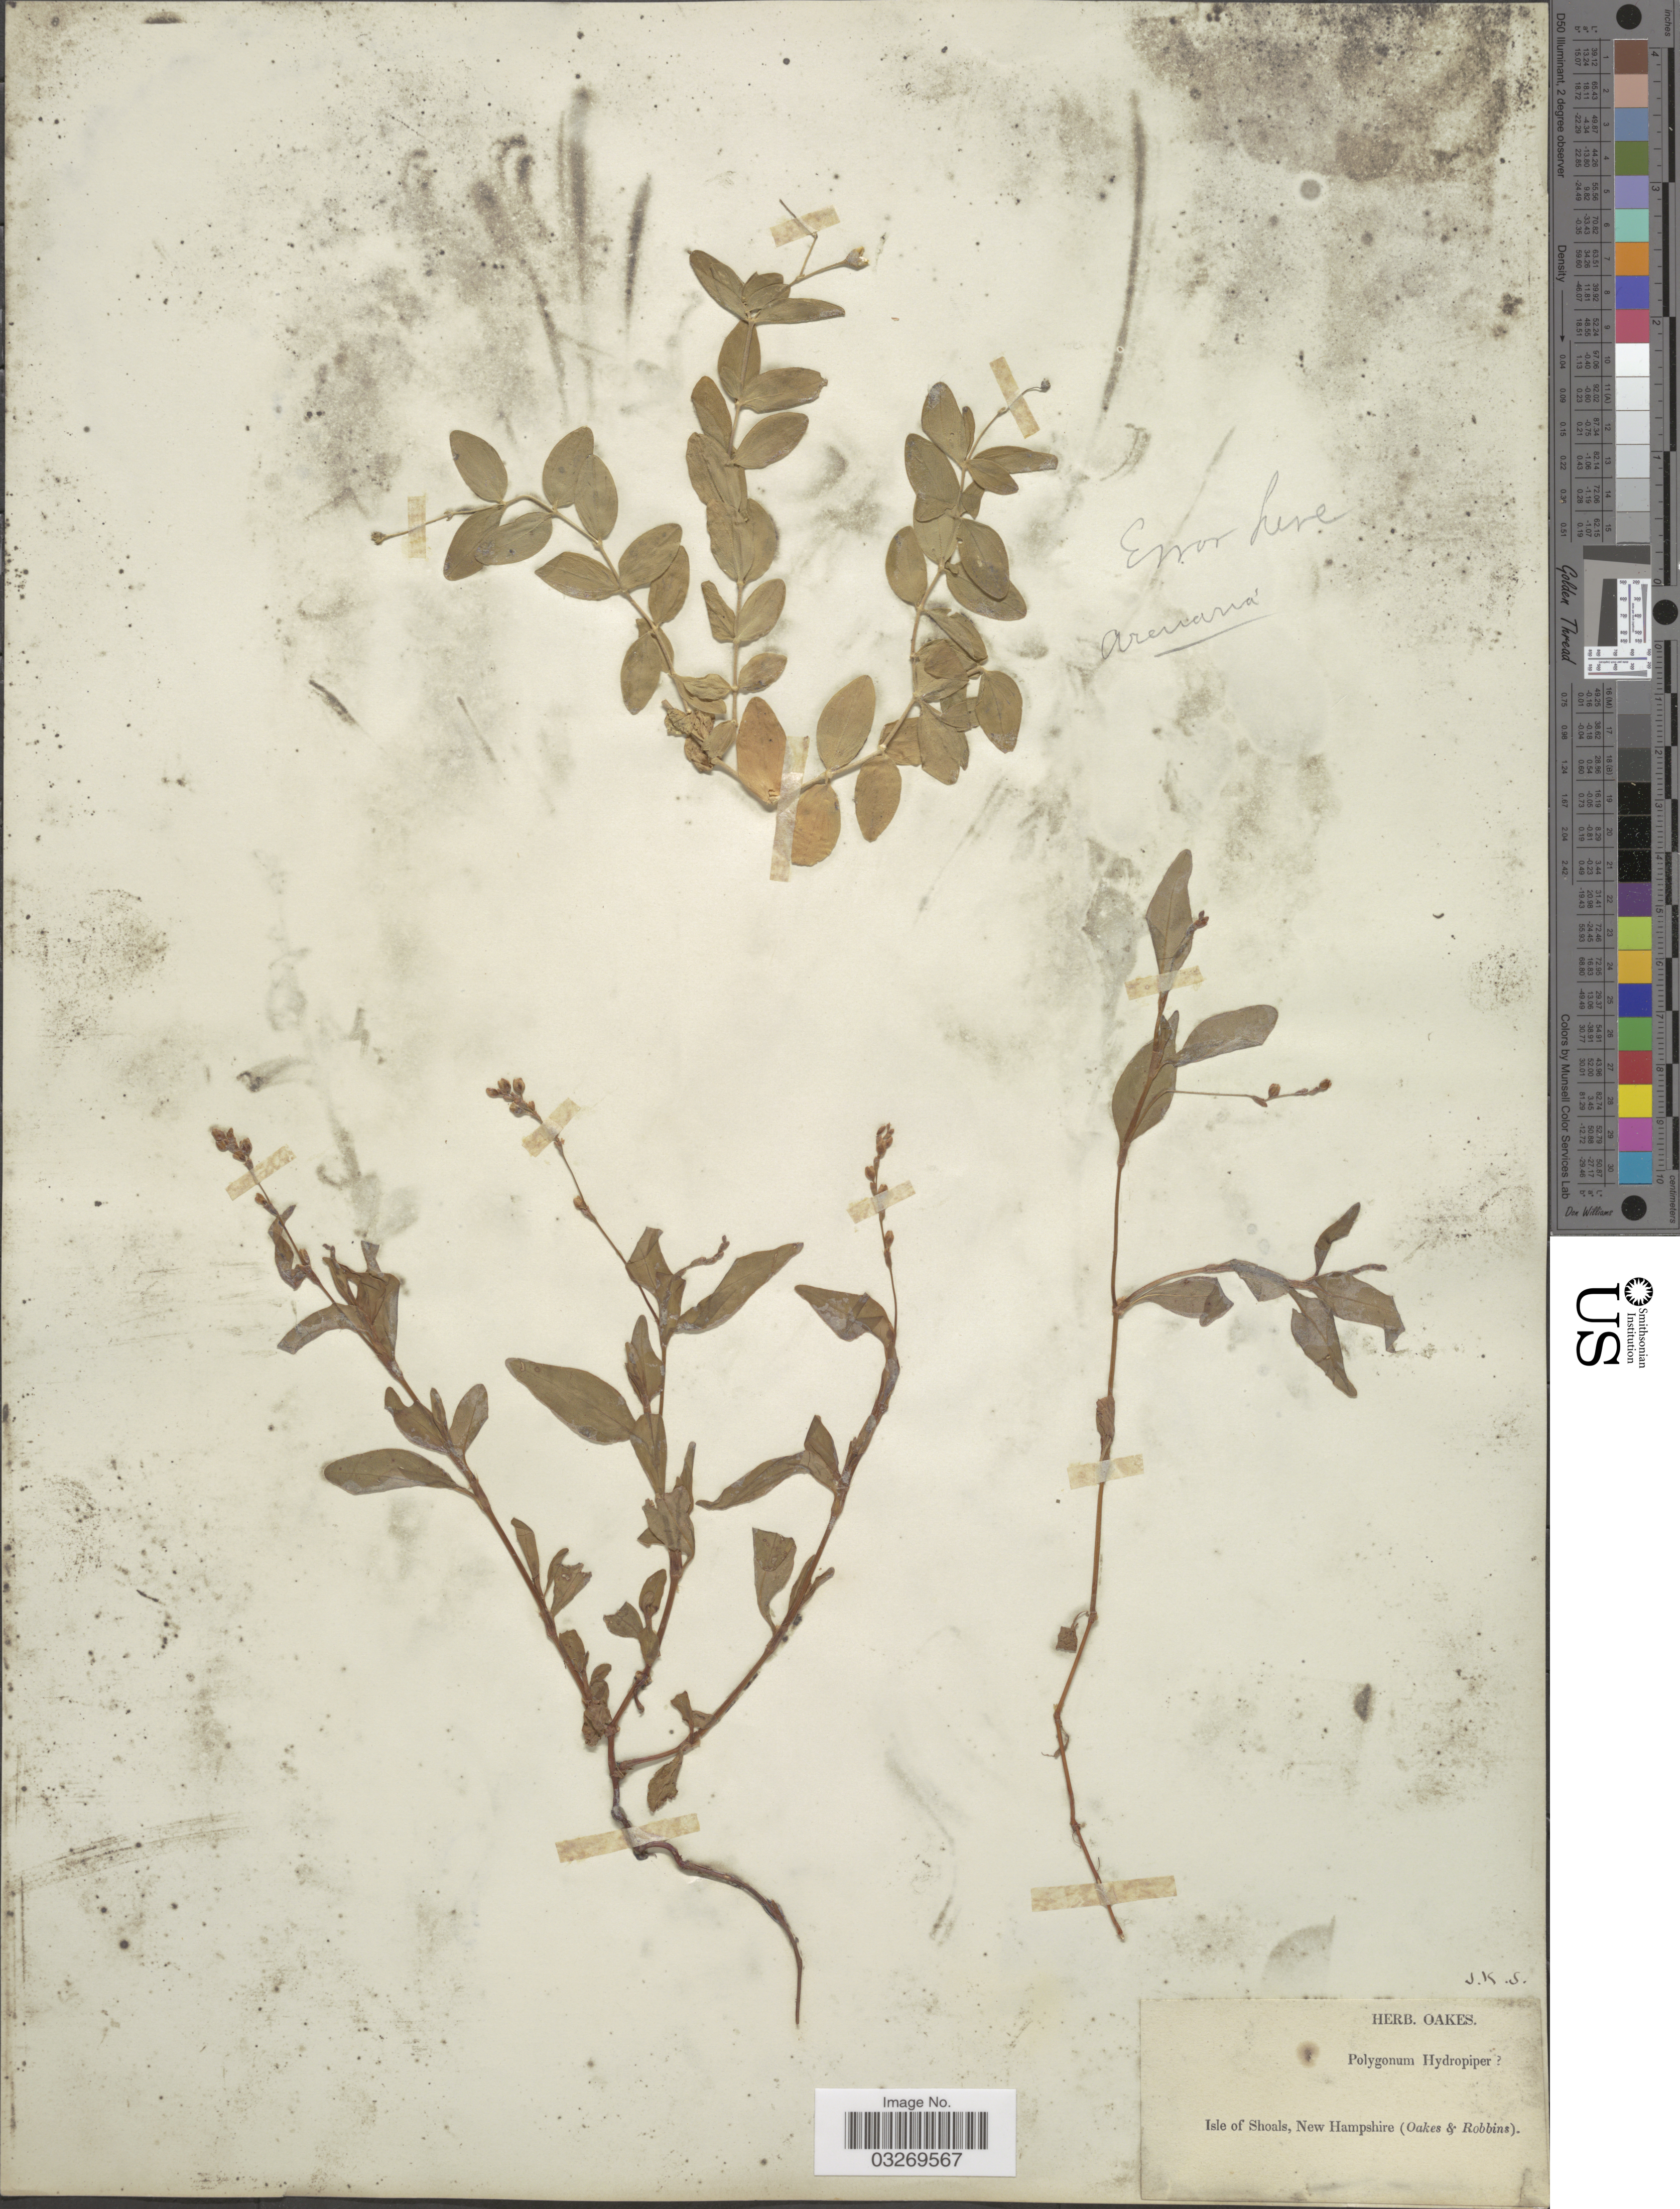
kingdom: Plantae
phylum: Tracheophyta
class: Magnoliopsida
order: Caryophyllales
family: Polygonaceae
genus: Persicaria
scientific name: Persicaria hydropiper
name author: (L.) Delarbre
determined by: Atha, D. E.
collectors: -. Oakes & -- Robbins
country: United States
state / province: New Hampshire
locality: Isle of Shoals.